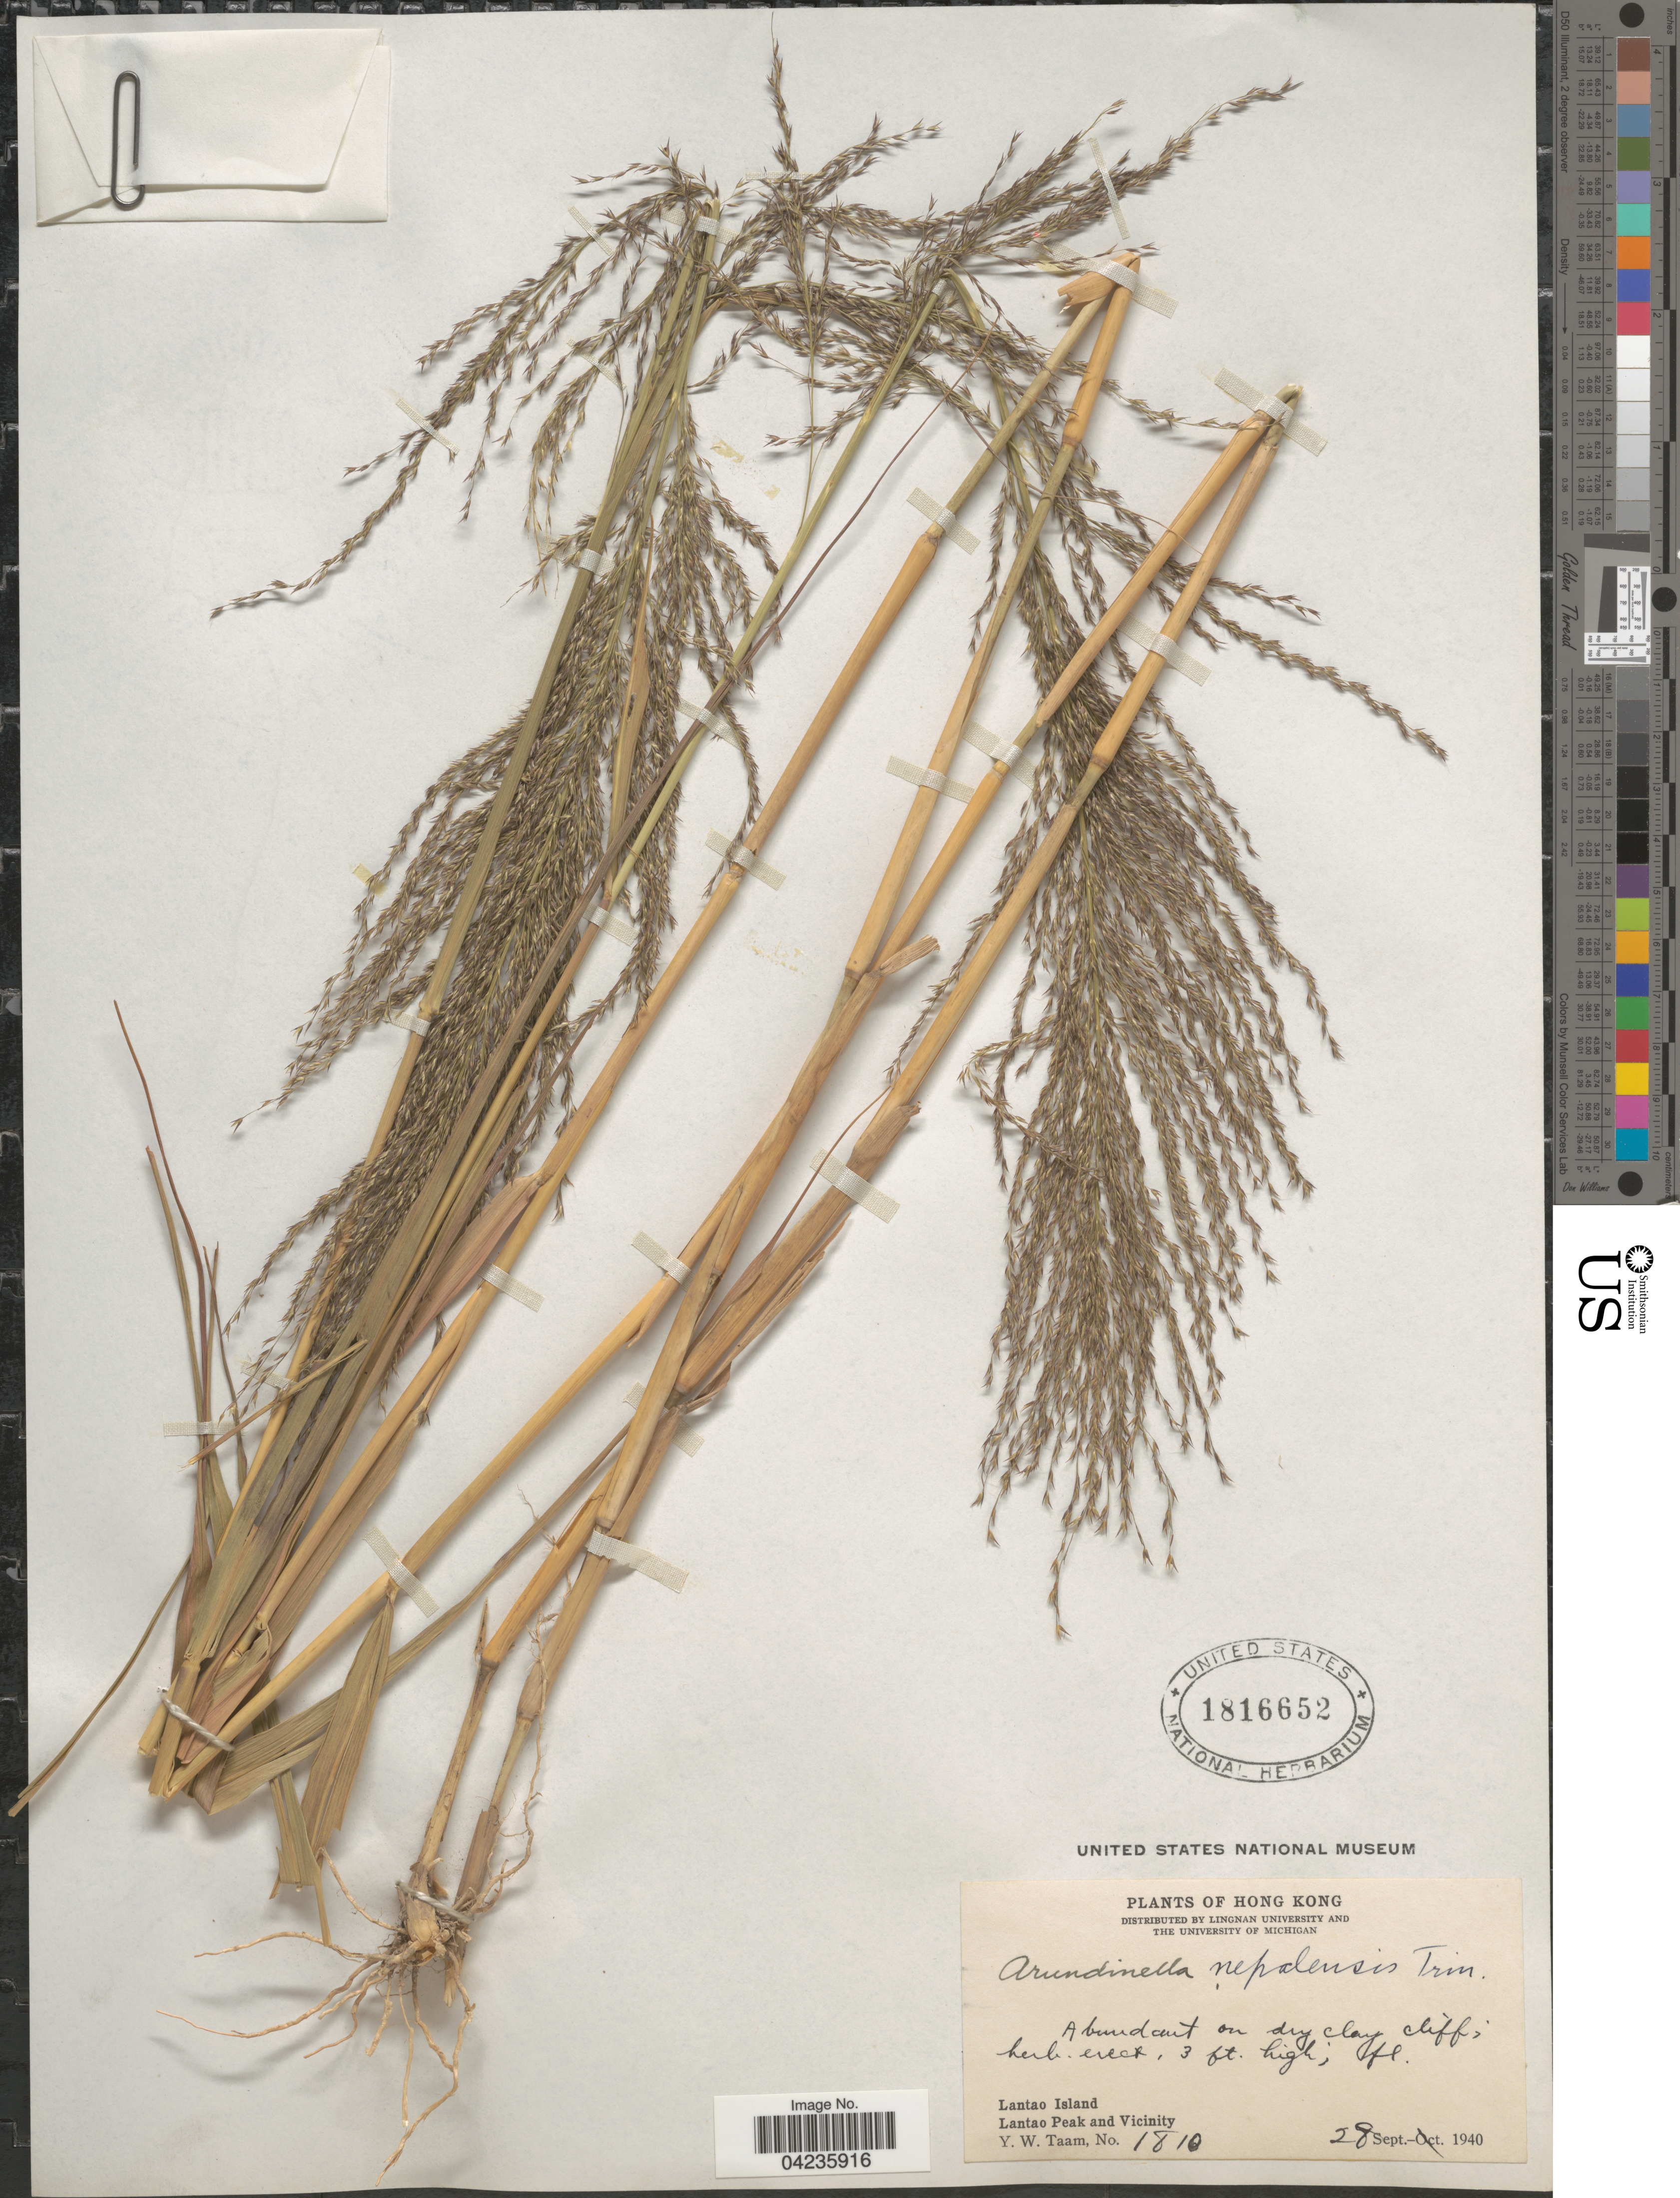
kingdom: Plantae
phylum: Tracheophyta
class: Liliopsida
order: Poales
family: Poaceae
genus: Arundinella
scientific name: Arundinella nepalensis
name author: Trin.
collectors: Y. W. Taam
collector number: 1810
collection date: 1940-09-28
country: China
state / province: Hong Kong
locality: Lantao Island. Lantao Peak and Vicinity.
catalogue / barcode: US 1816652